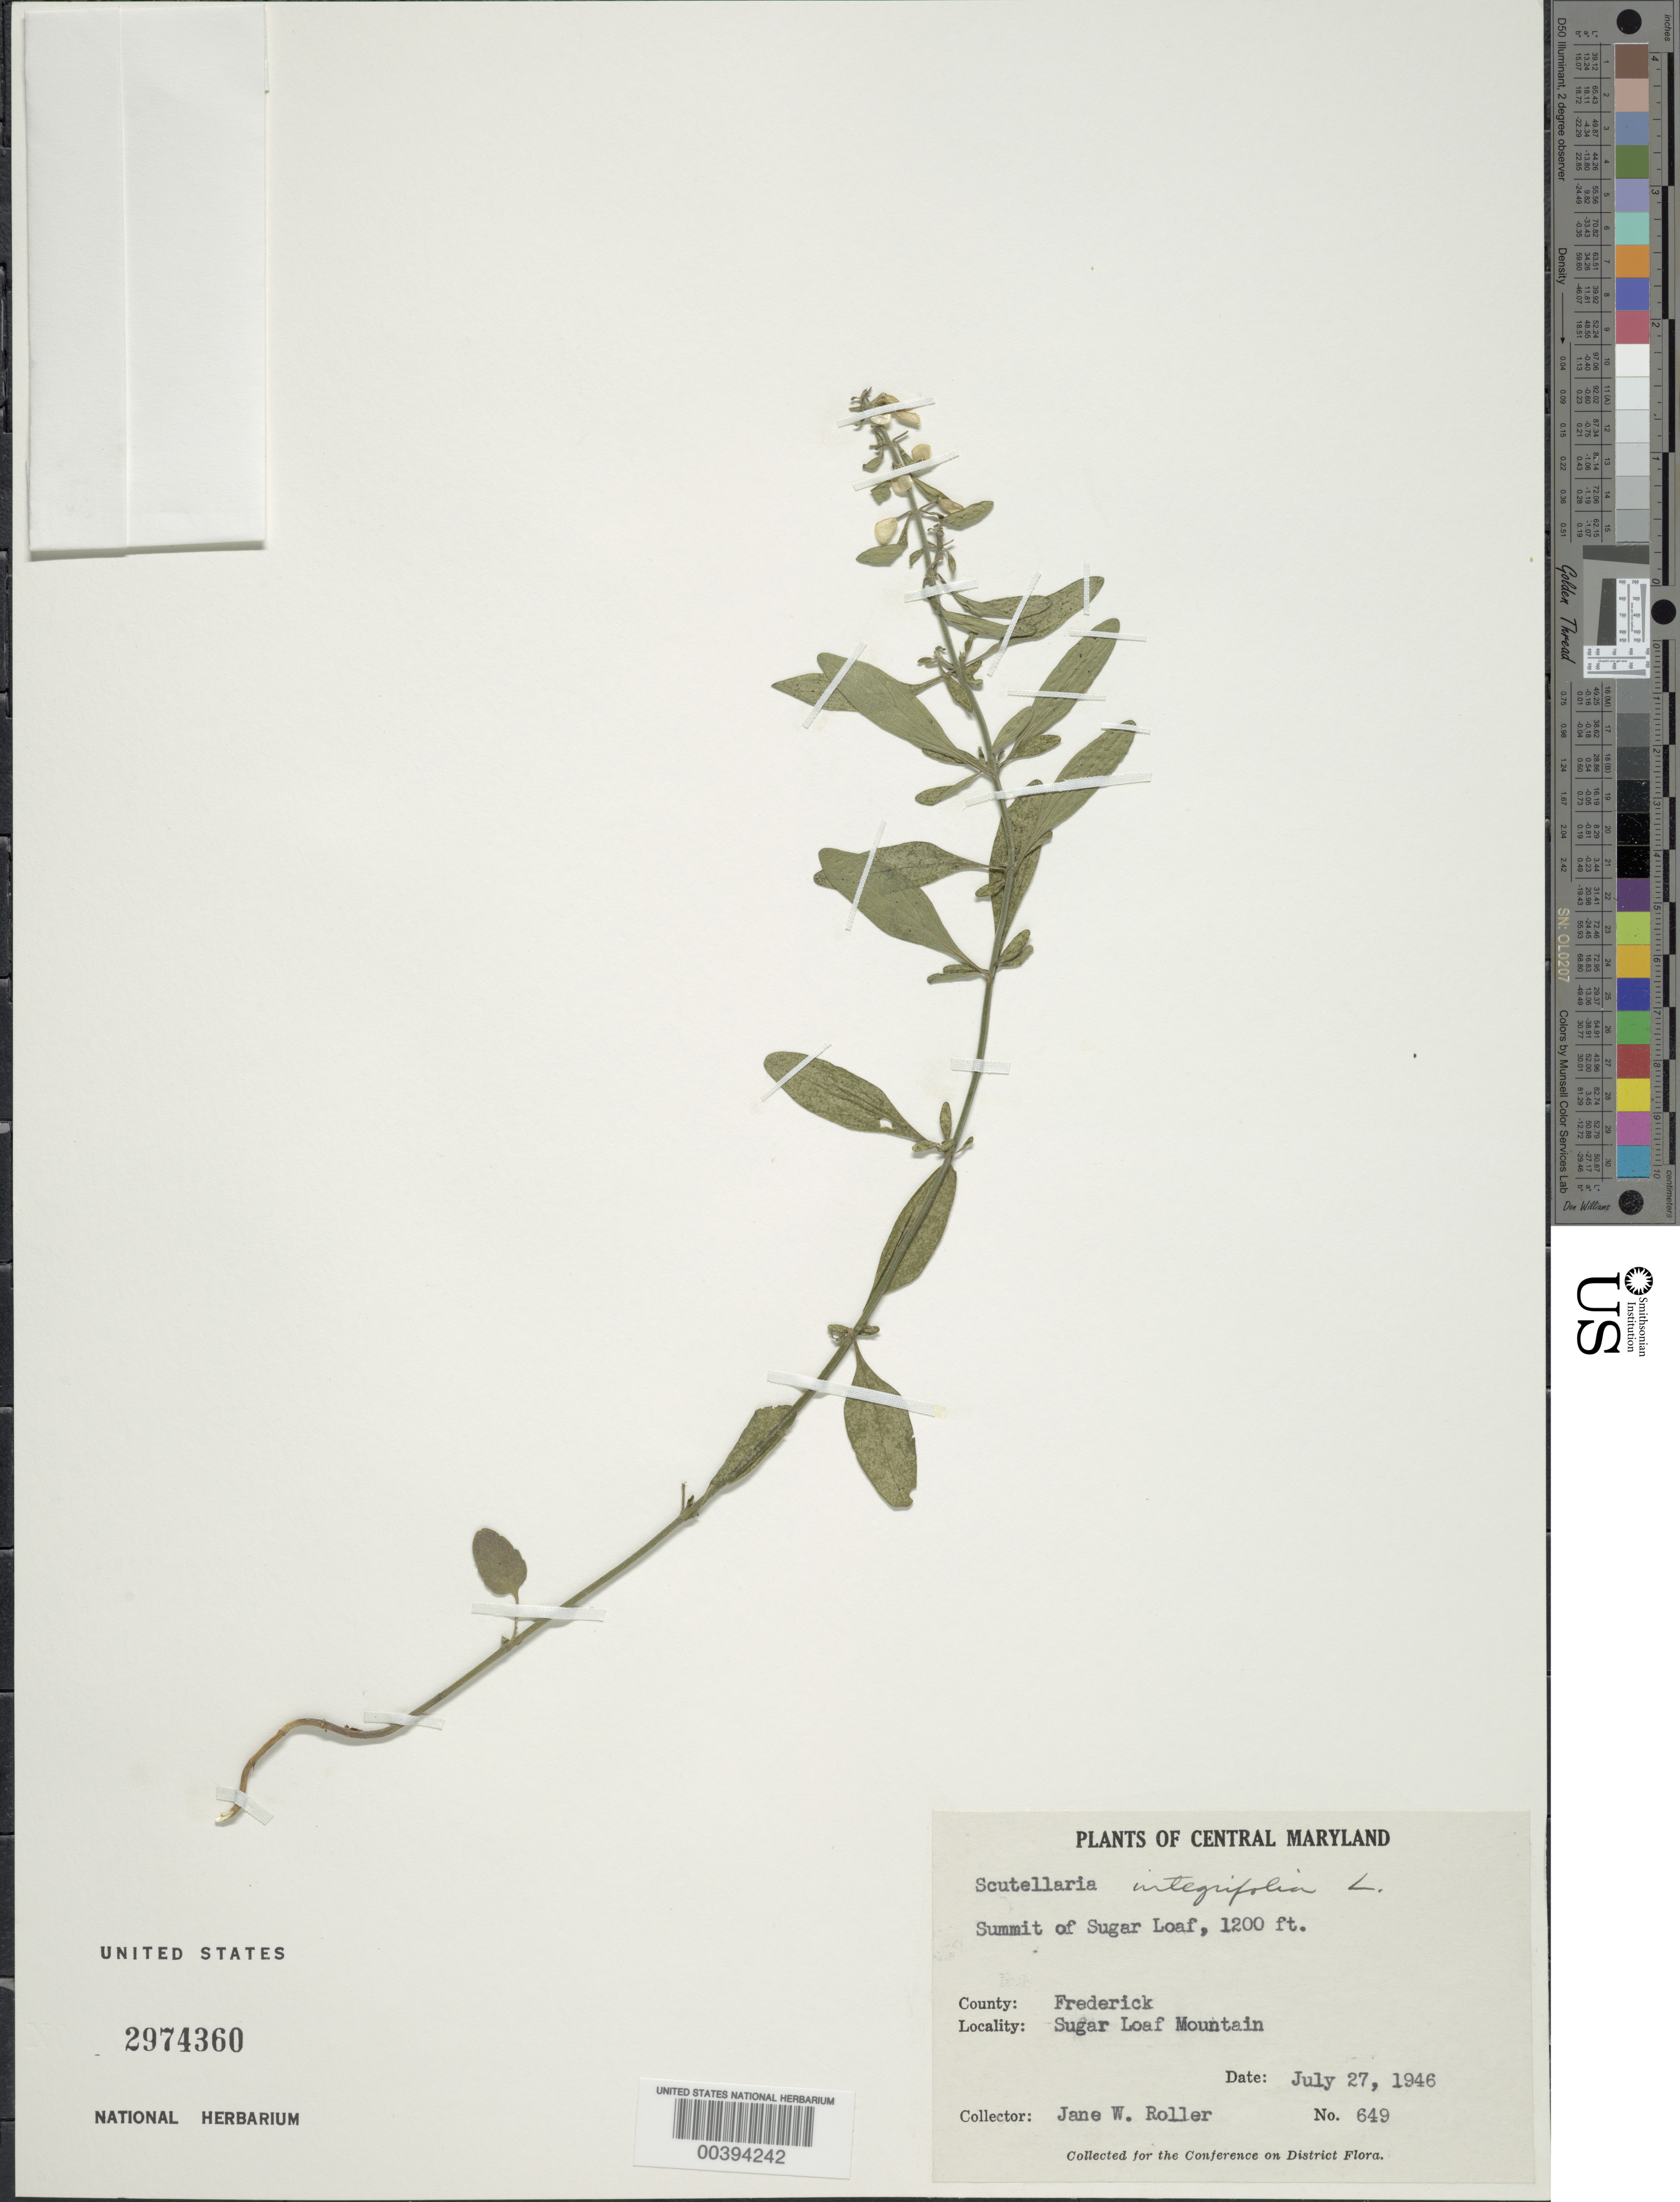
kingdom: Plantae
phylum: Tracheophyta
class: Magnoliopsida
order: Lamiales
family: Lamiaceae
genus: Scutellaria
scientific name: Scutellaria integrifolia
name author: L.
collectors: J. W. Roller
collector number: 649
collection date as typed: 27 Jul 1946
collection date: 1946-07-27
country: United States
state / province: Maryland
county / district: Frederick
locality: Sugar Loaf Mt.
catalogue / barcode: US 2974360